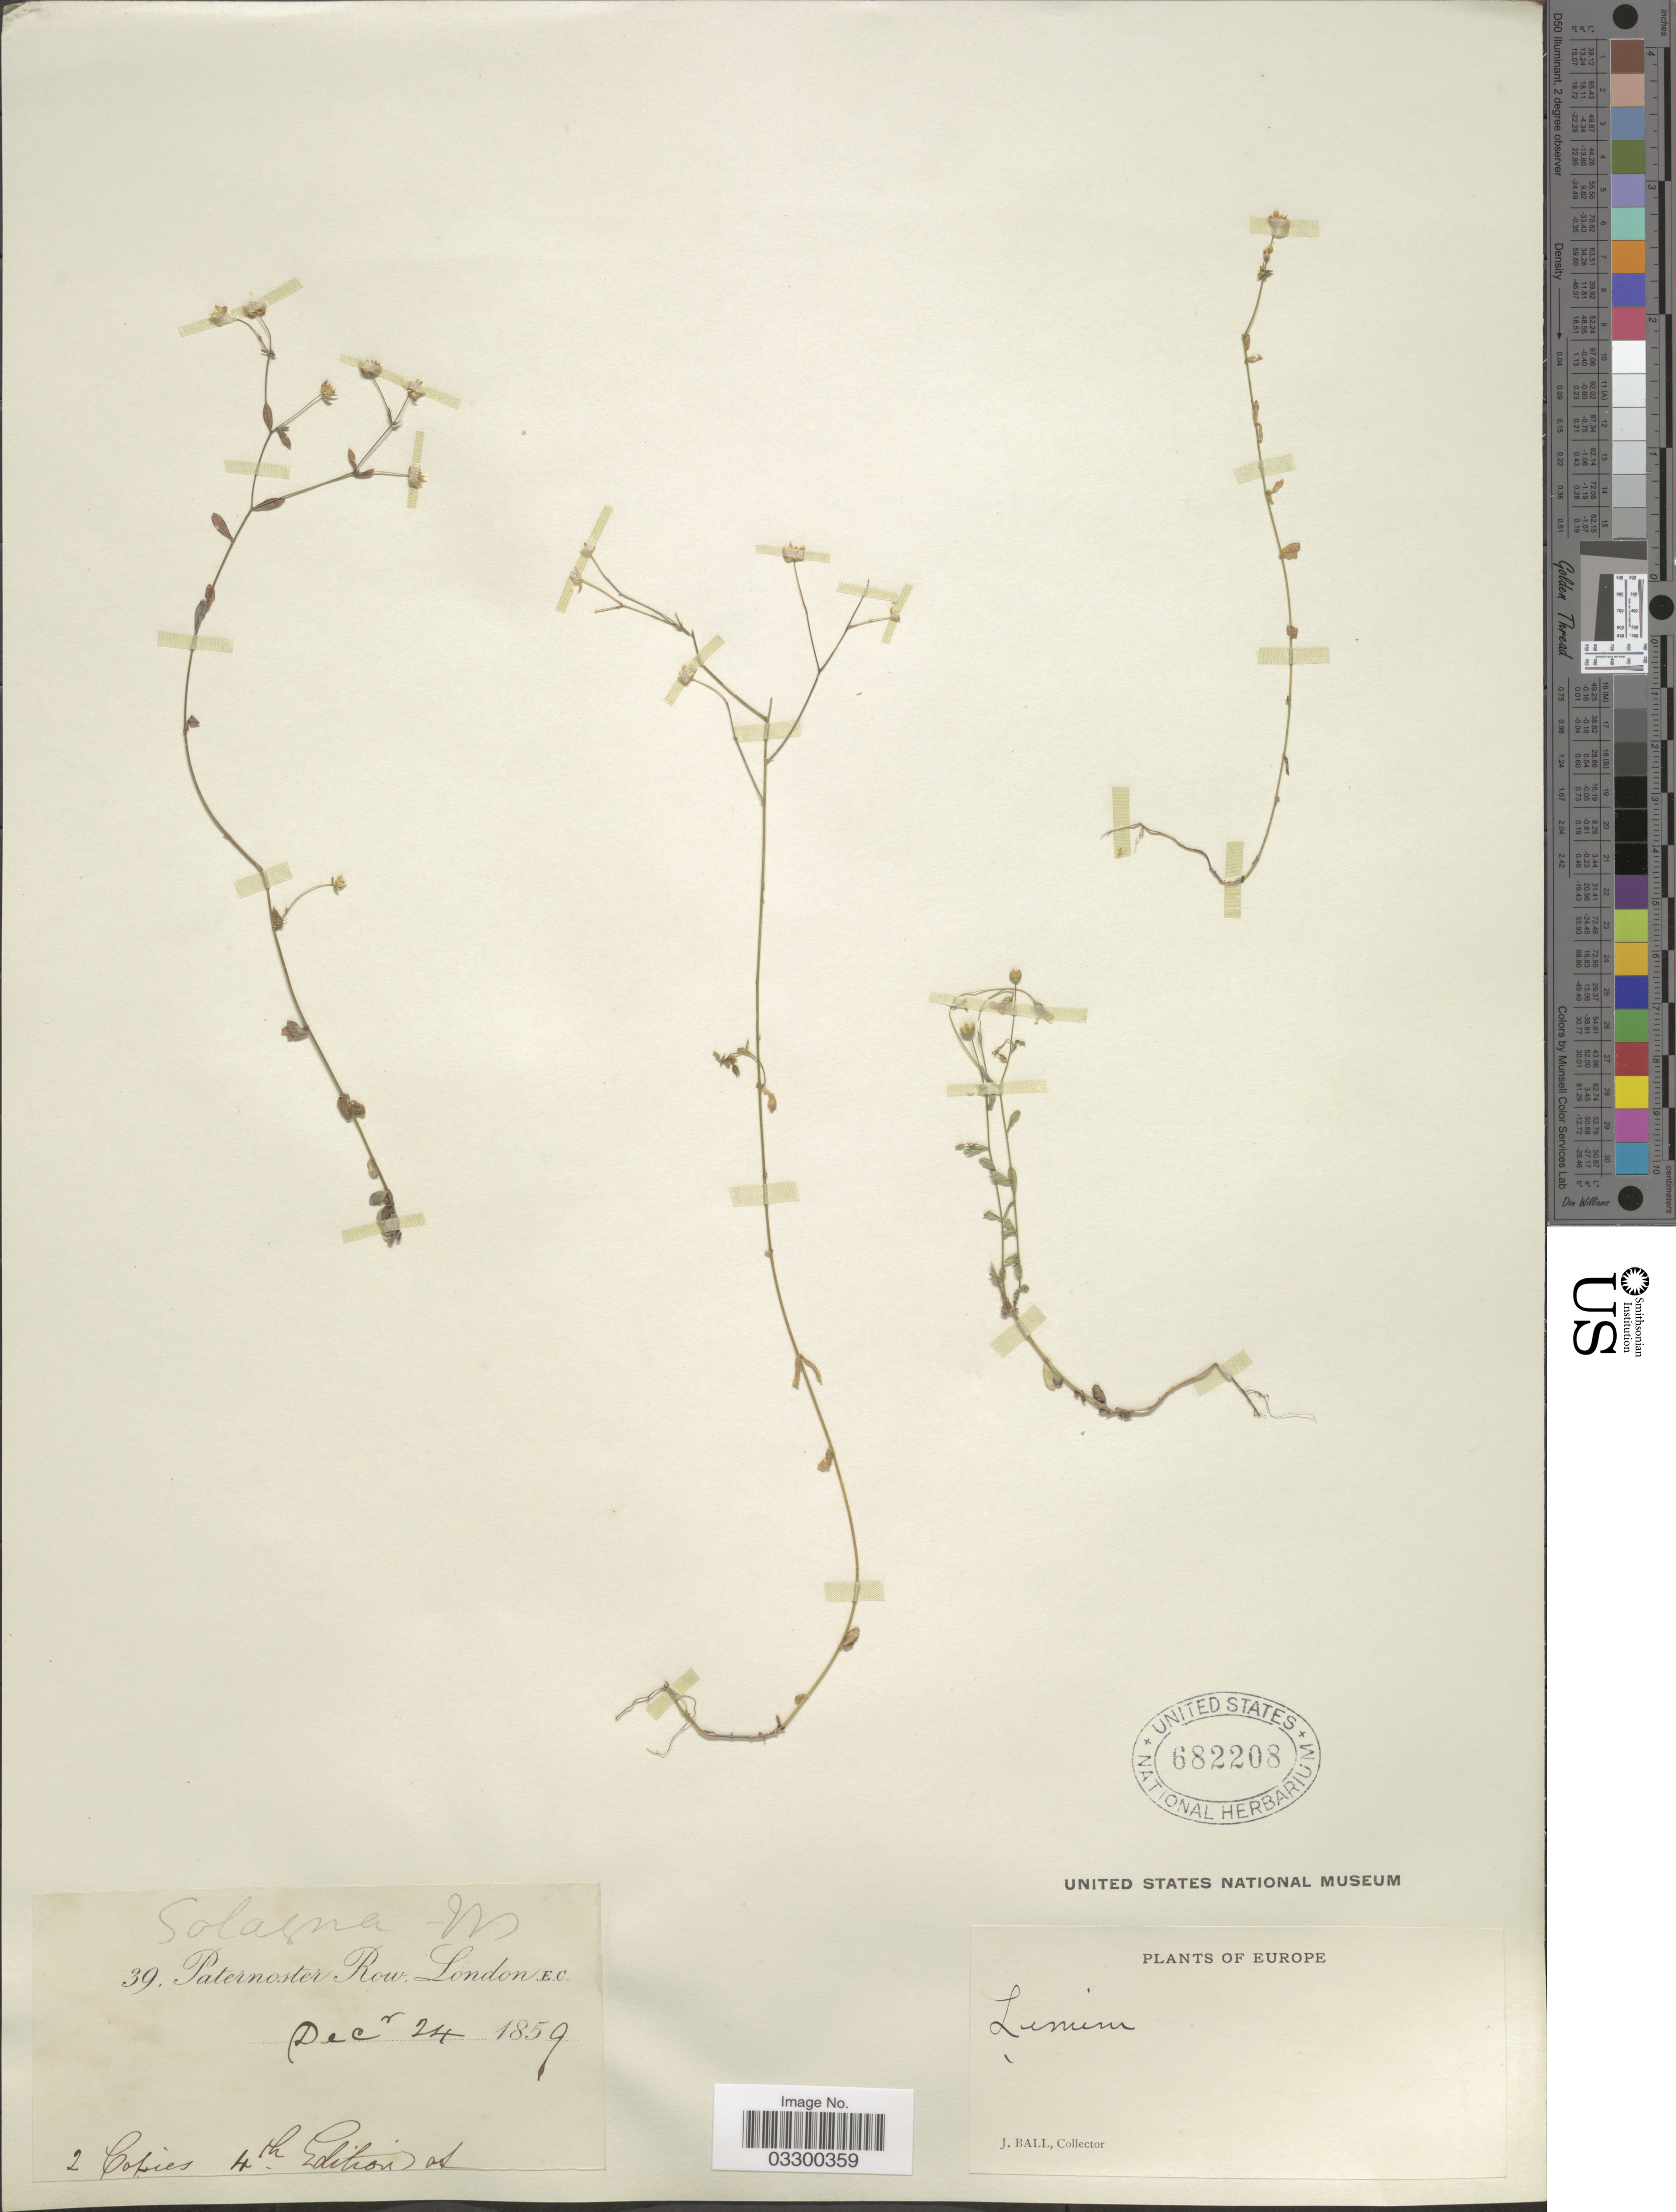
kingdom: Plantae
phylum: Tracheophyta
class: Magnoliopsida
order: Malpighiales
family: Linaceae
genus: Linum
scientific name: Linum sp.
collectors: J. Ball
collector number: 39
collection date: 1859-12-24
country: Italy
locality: Solagna. Europe.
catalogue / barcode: US 682208